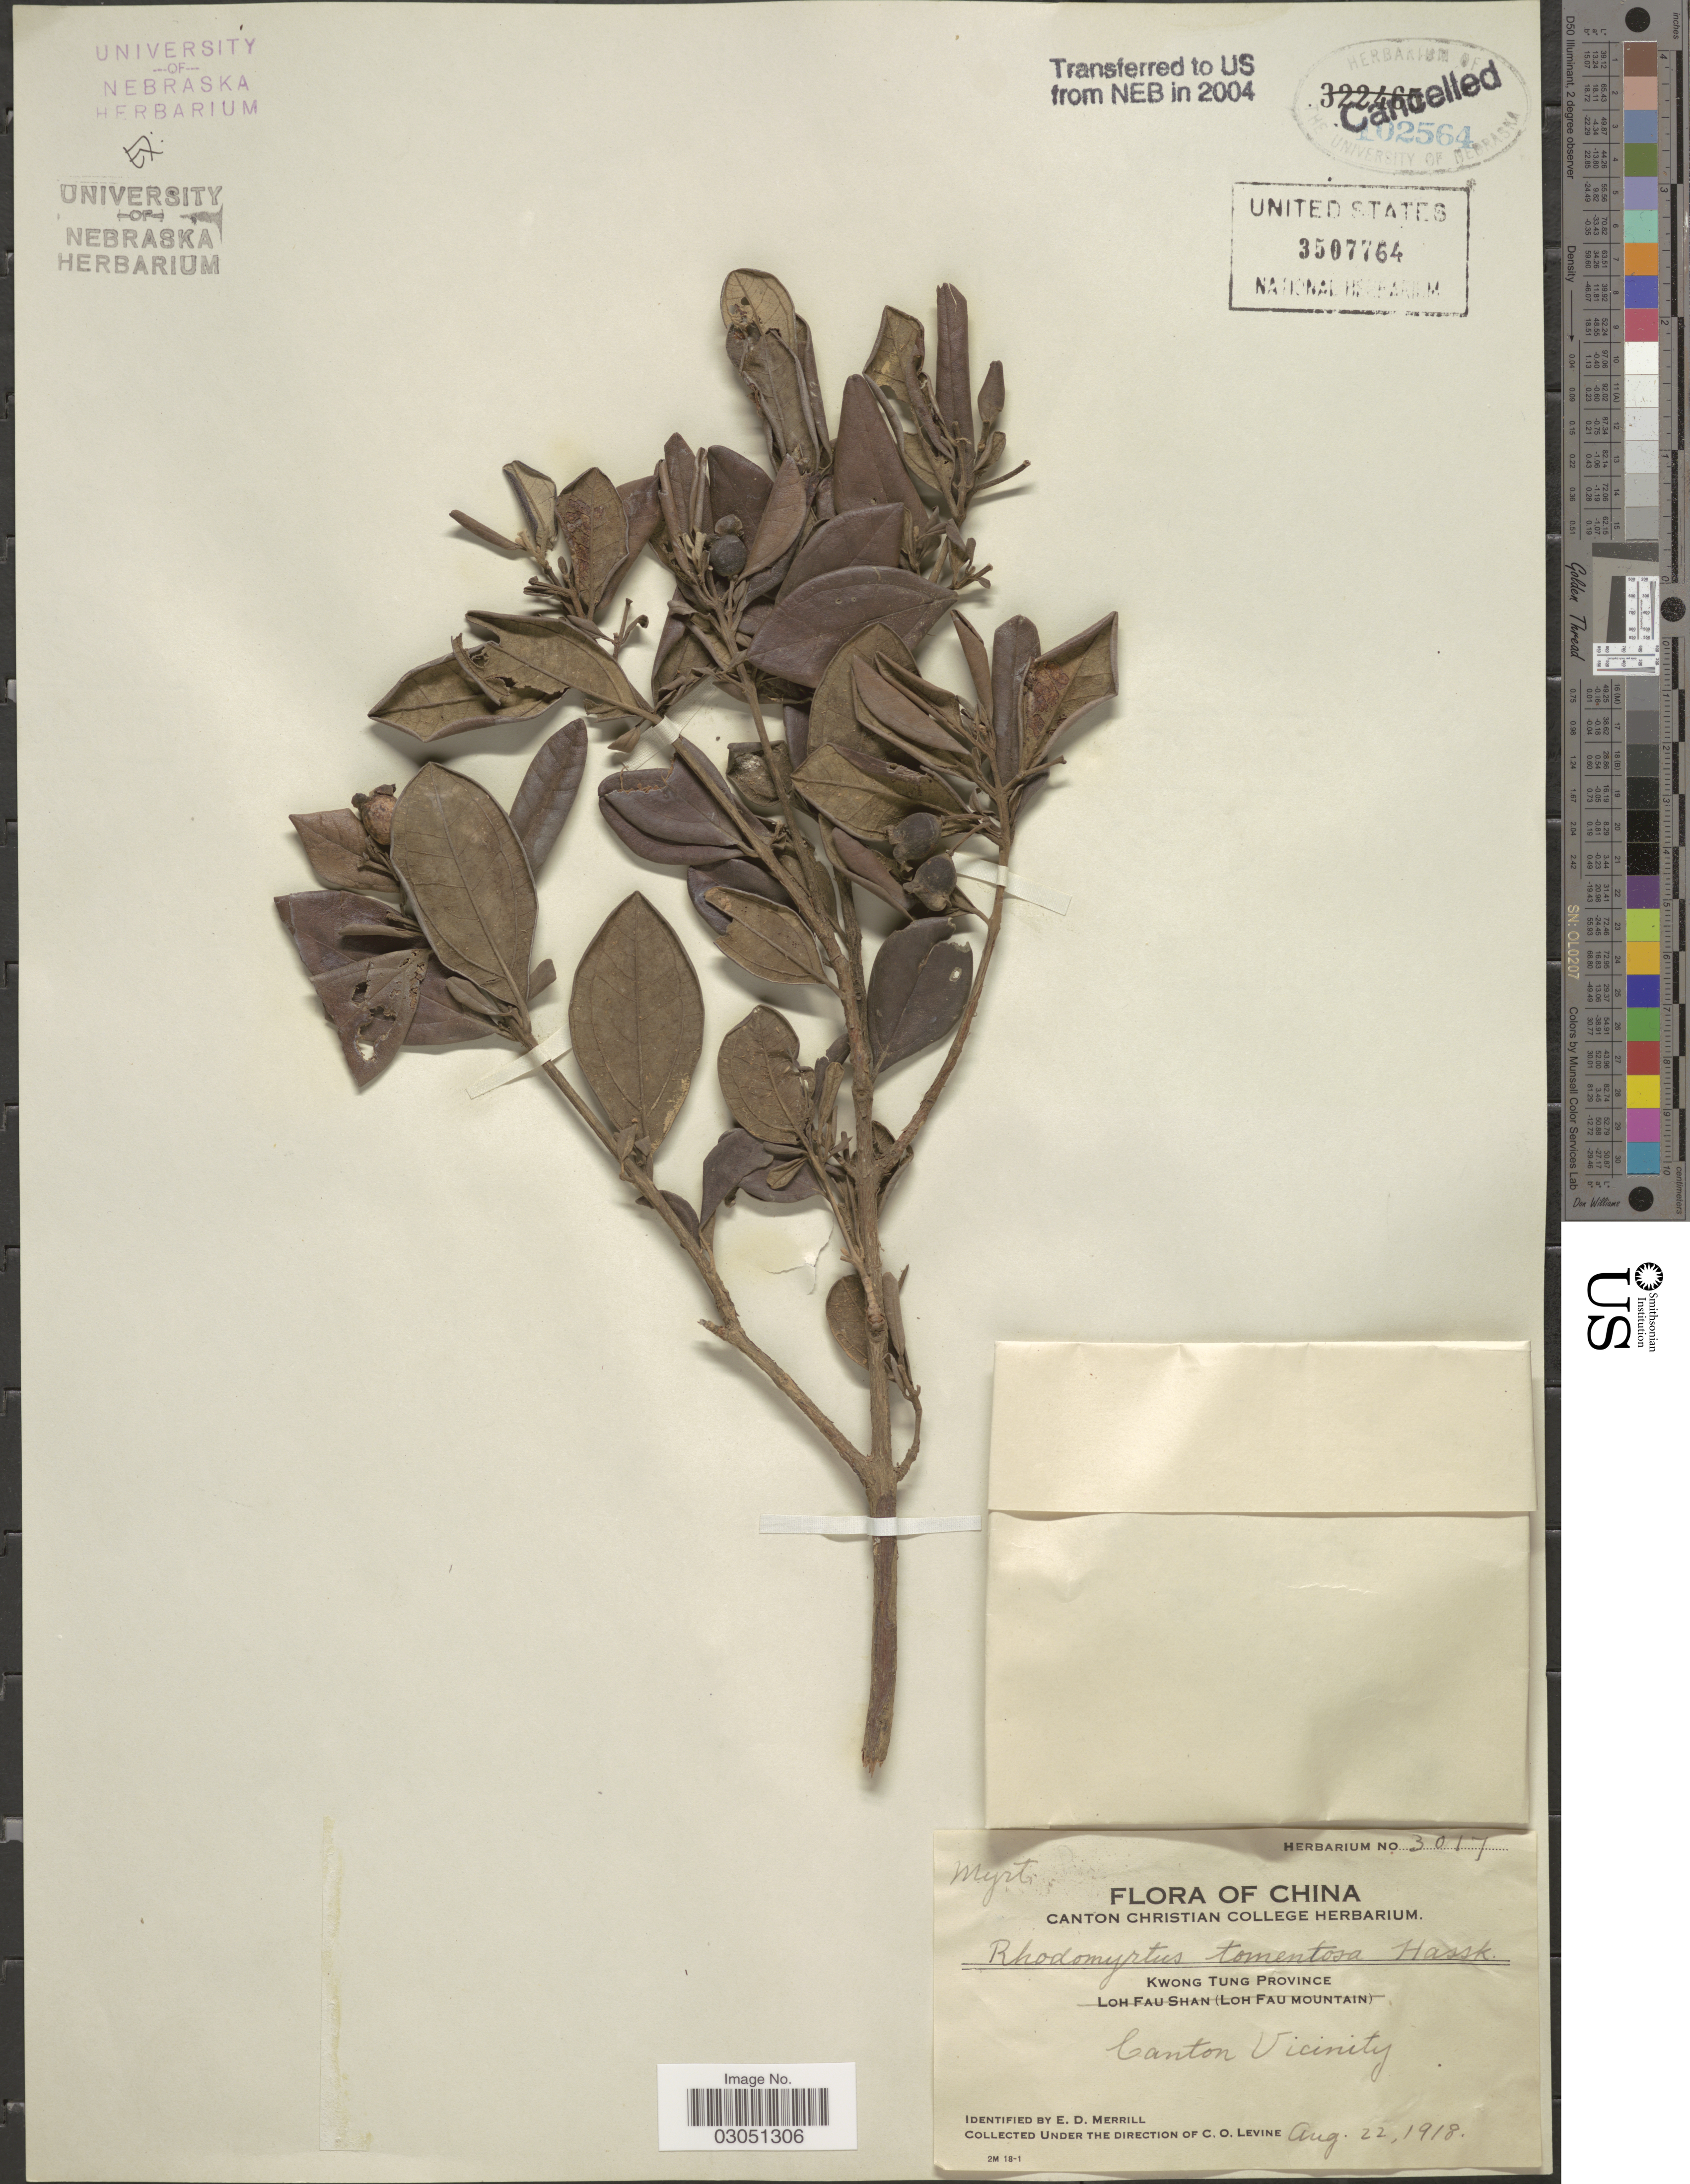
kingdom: Plantae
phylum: Tracheophyta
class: Magnoliopsida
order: Myrtales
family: Myrtaceae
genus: Rhodomyrtus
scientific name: Rhodomyrtus tomentosa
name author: (Aiton) Hassk.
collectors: C. O. Levine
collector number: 3017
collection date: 1918-08-22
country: China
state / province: Guangdong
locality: Kwong Tung Province, Canton Vicinity.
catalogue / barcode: US 3507764